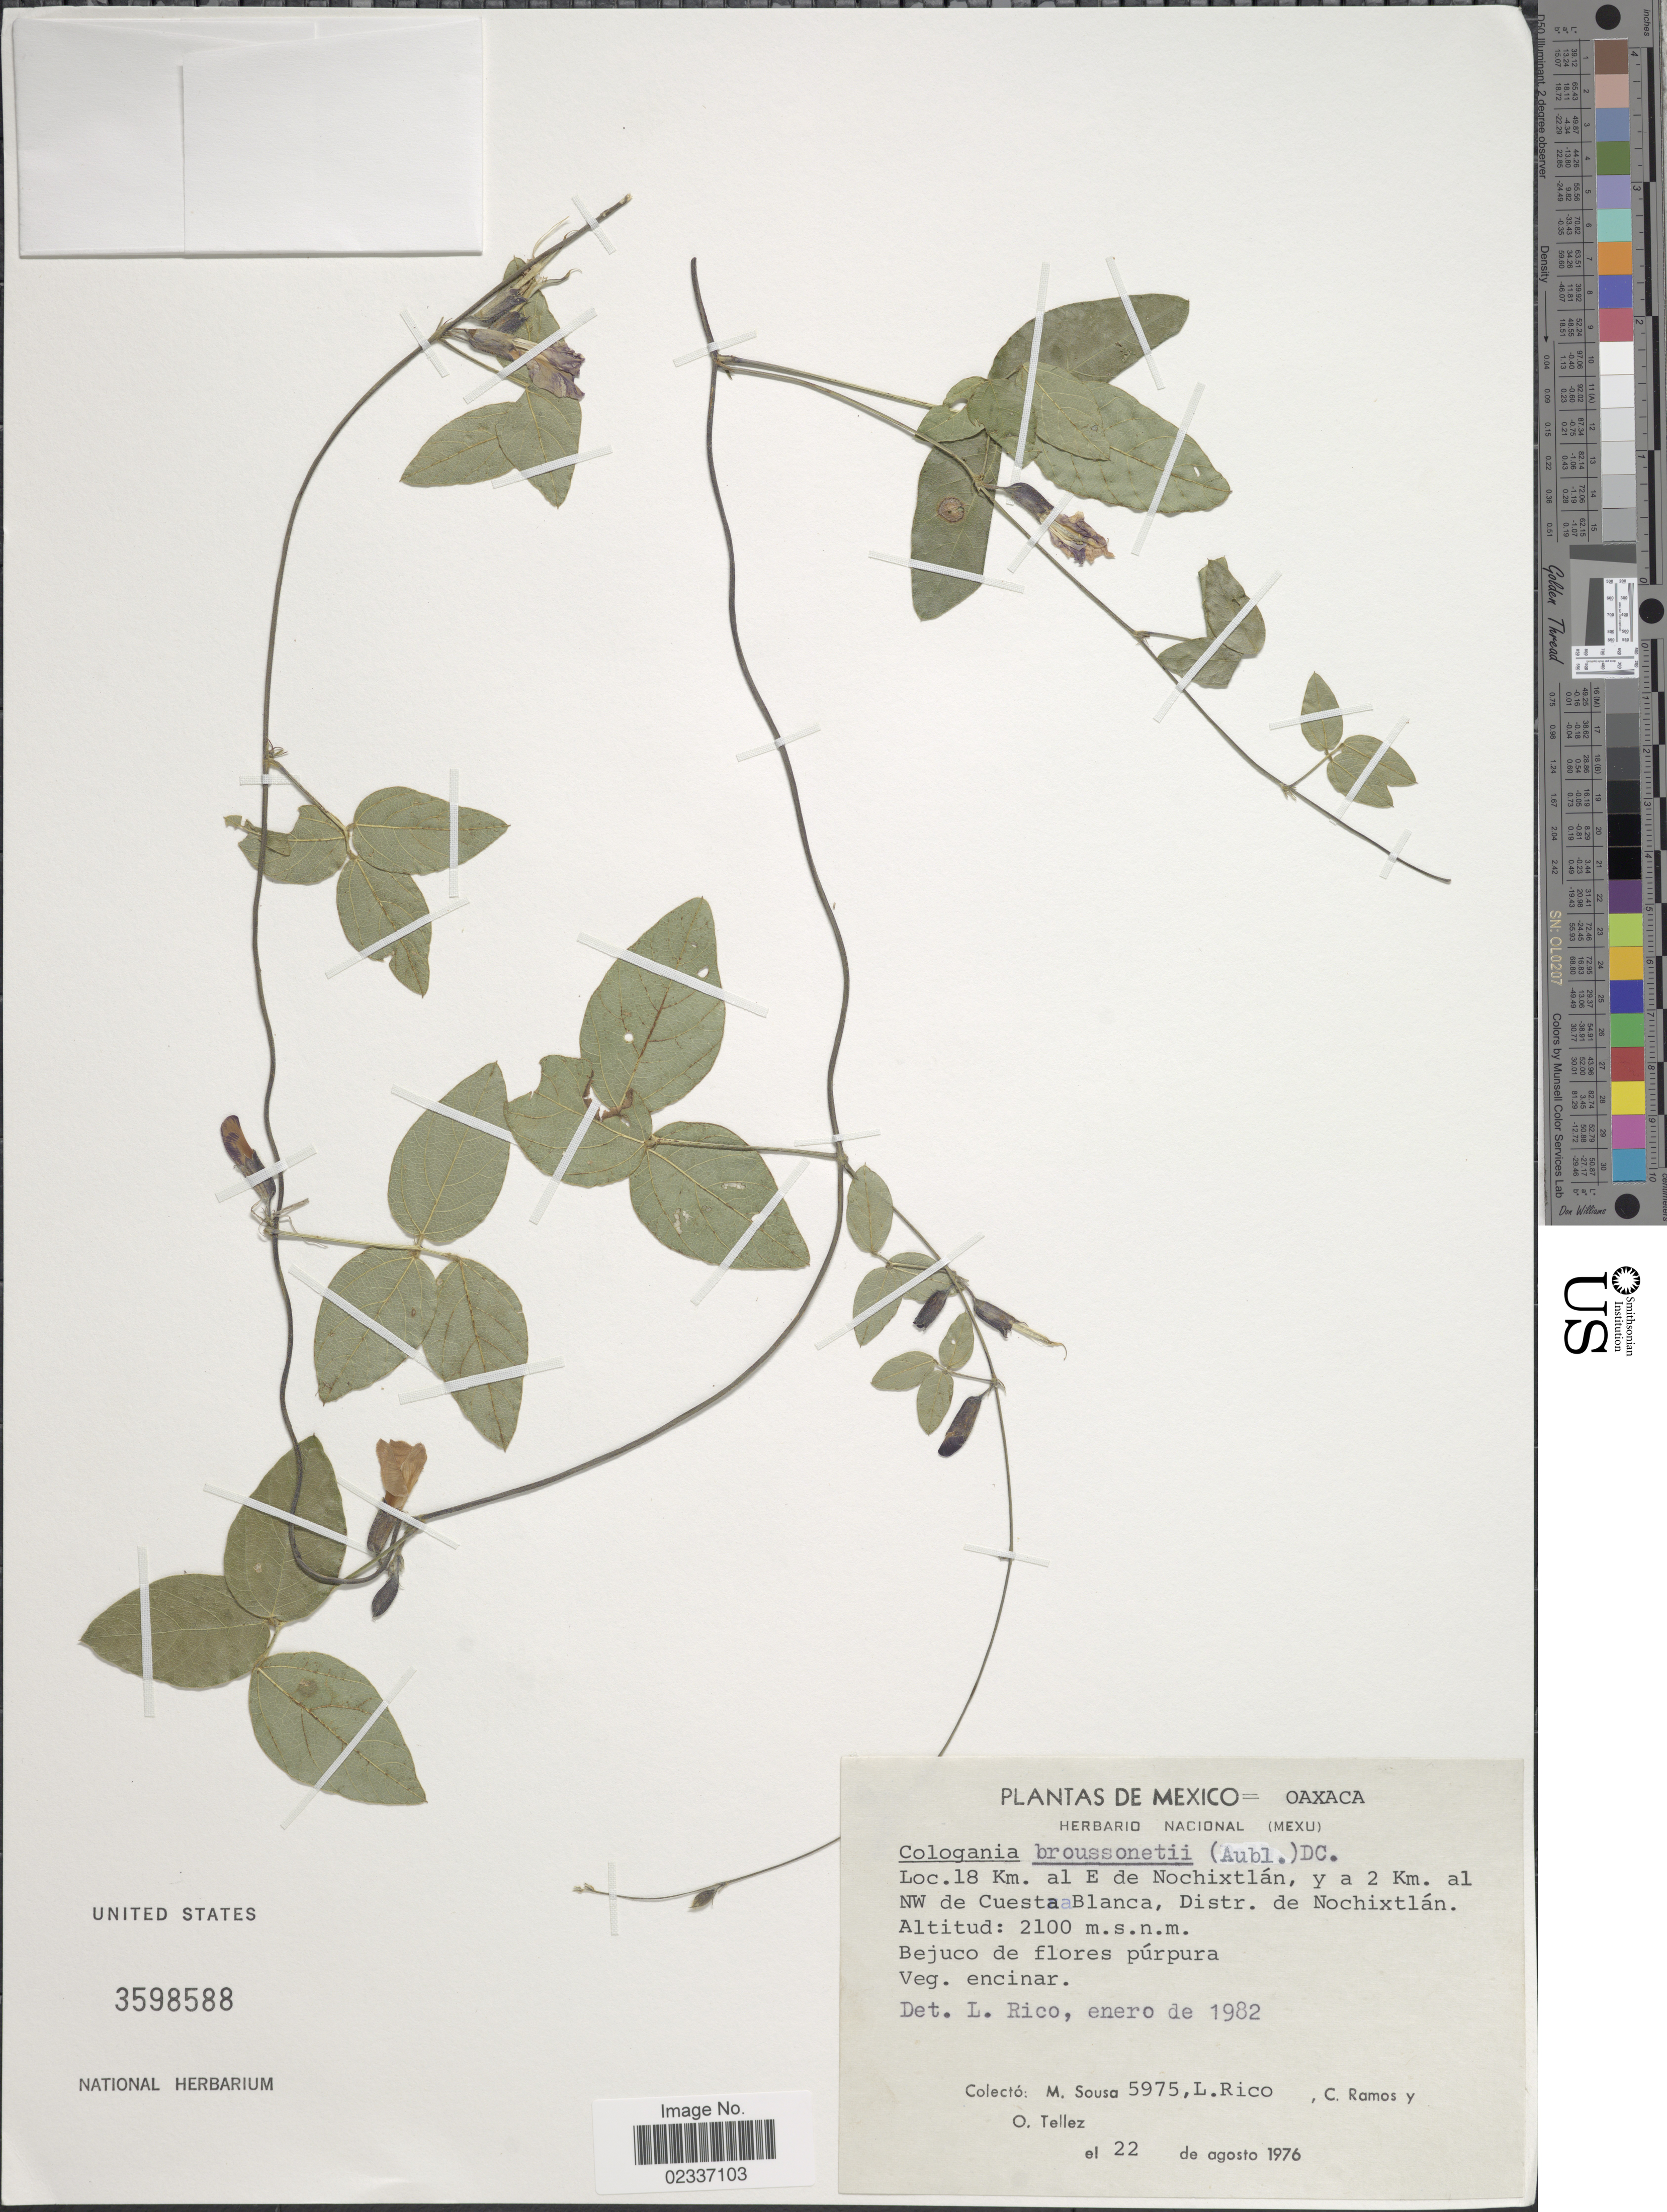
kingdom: Plantae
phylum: Tracheophyta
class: Magnoliopsida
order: Fabales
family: Fabaceae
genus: Cologania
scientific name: Cologania broussonetii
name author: (Balb.) DC.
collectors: M. Sousa, L. Rico, C. Ramos & O. Tellez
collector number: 5975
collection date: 1976-08-22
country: Mexico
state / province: Oaxaca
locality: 18 Km al E de Nochixtlán, y a 2 Km al NW de Cuesta Blanca, Distr. de Nochixtlán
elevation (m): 2100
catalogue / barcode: US 3598588